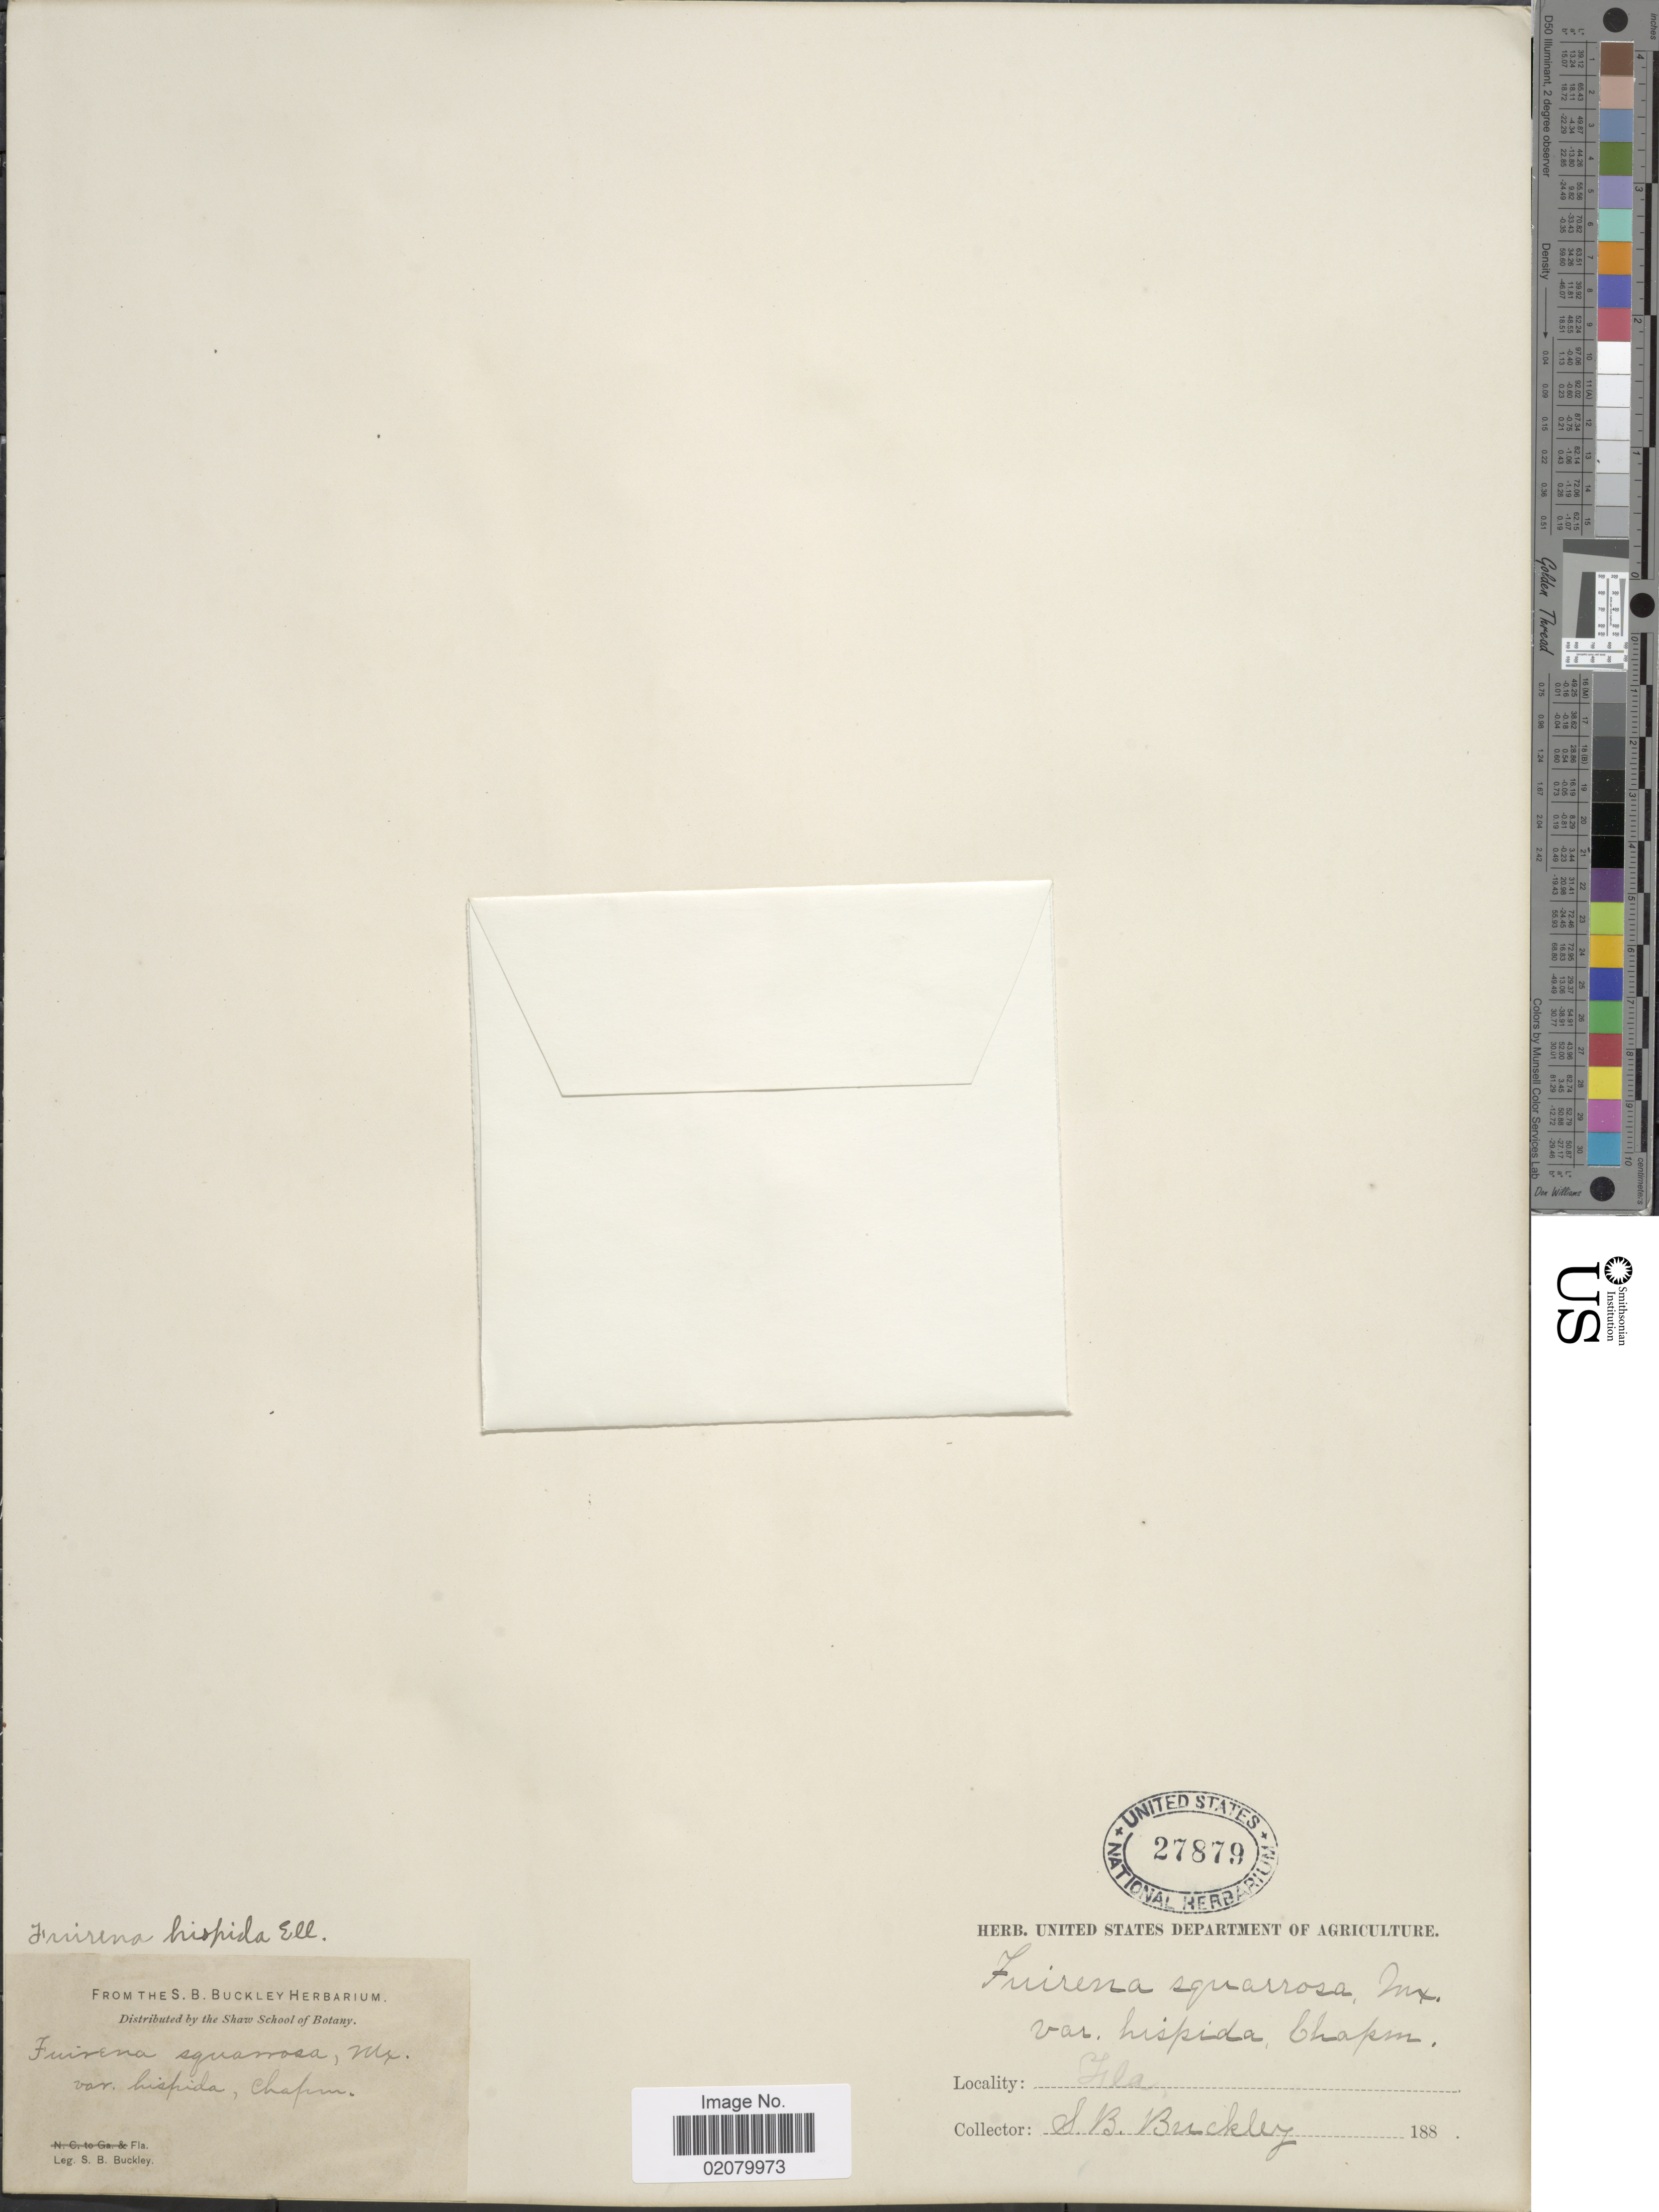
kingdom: Plantae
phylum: Tracheophyta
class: Liliopsida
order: Poales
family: Cyperaceae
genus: Fuirena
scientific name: Fuirena squarrosa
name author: Michx.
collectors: S. B. Buckley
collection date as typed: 188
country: United States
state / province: Florida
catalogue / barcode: US 27879